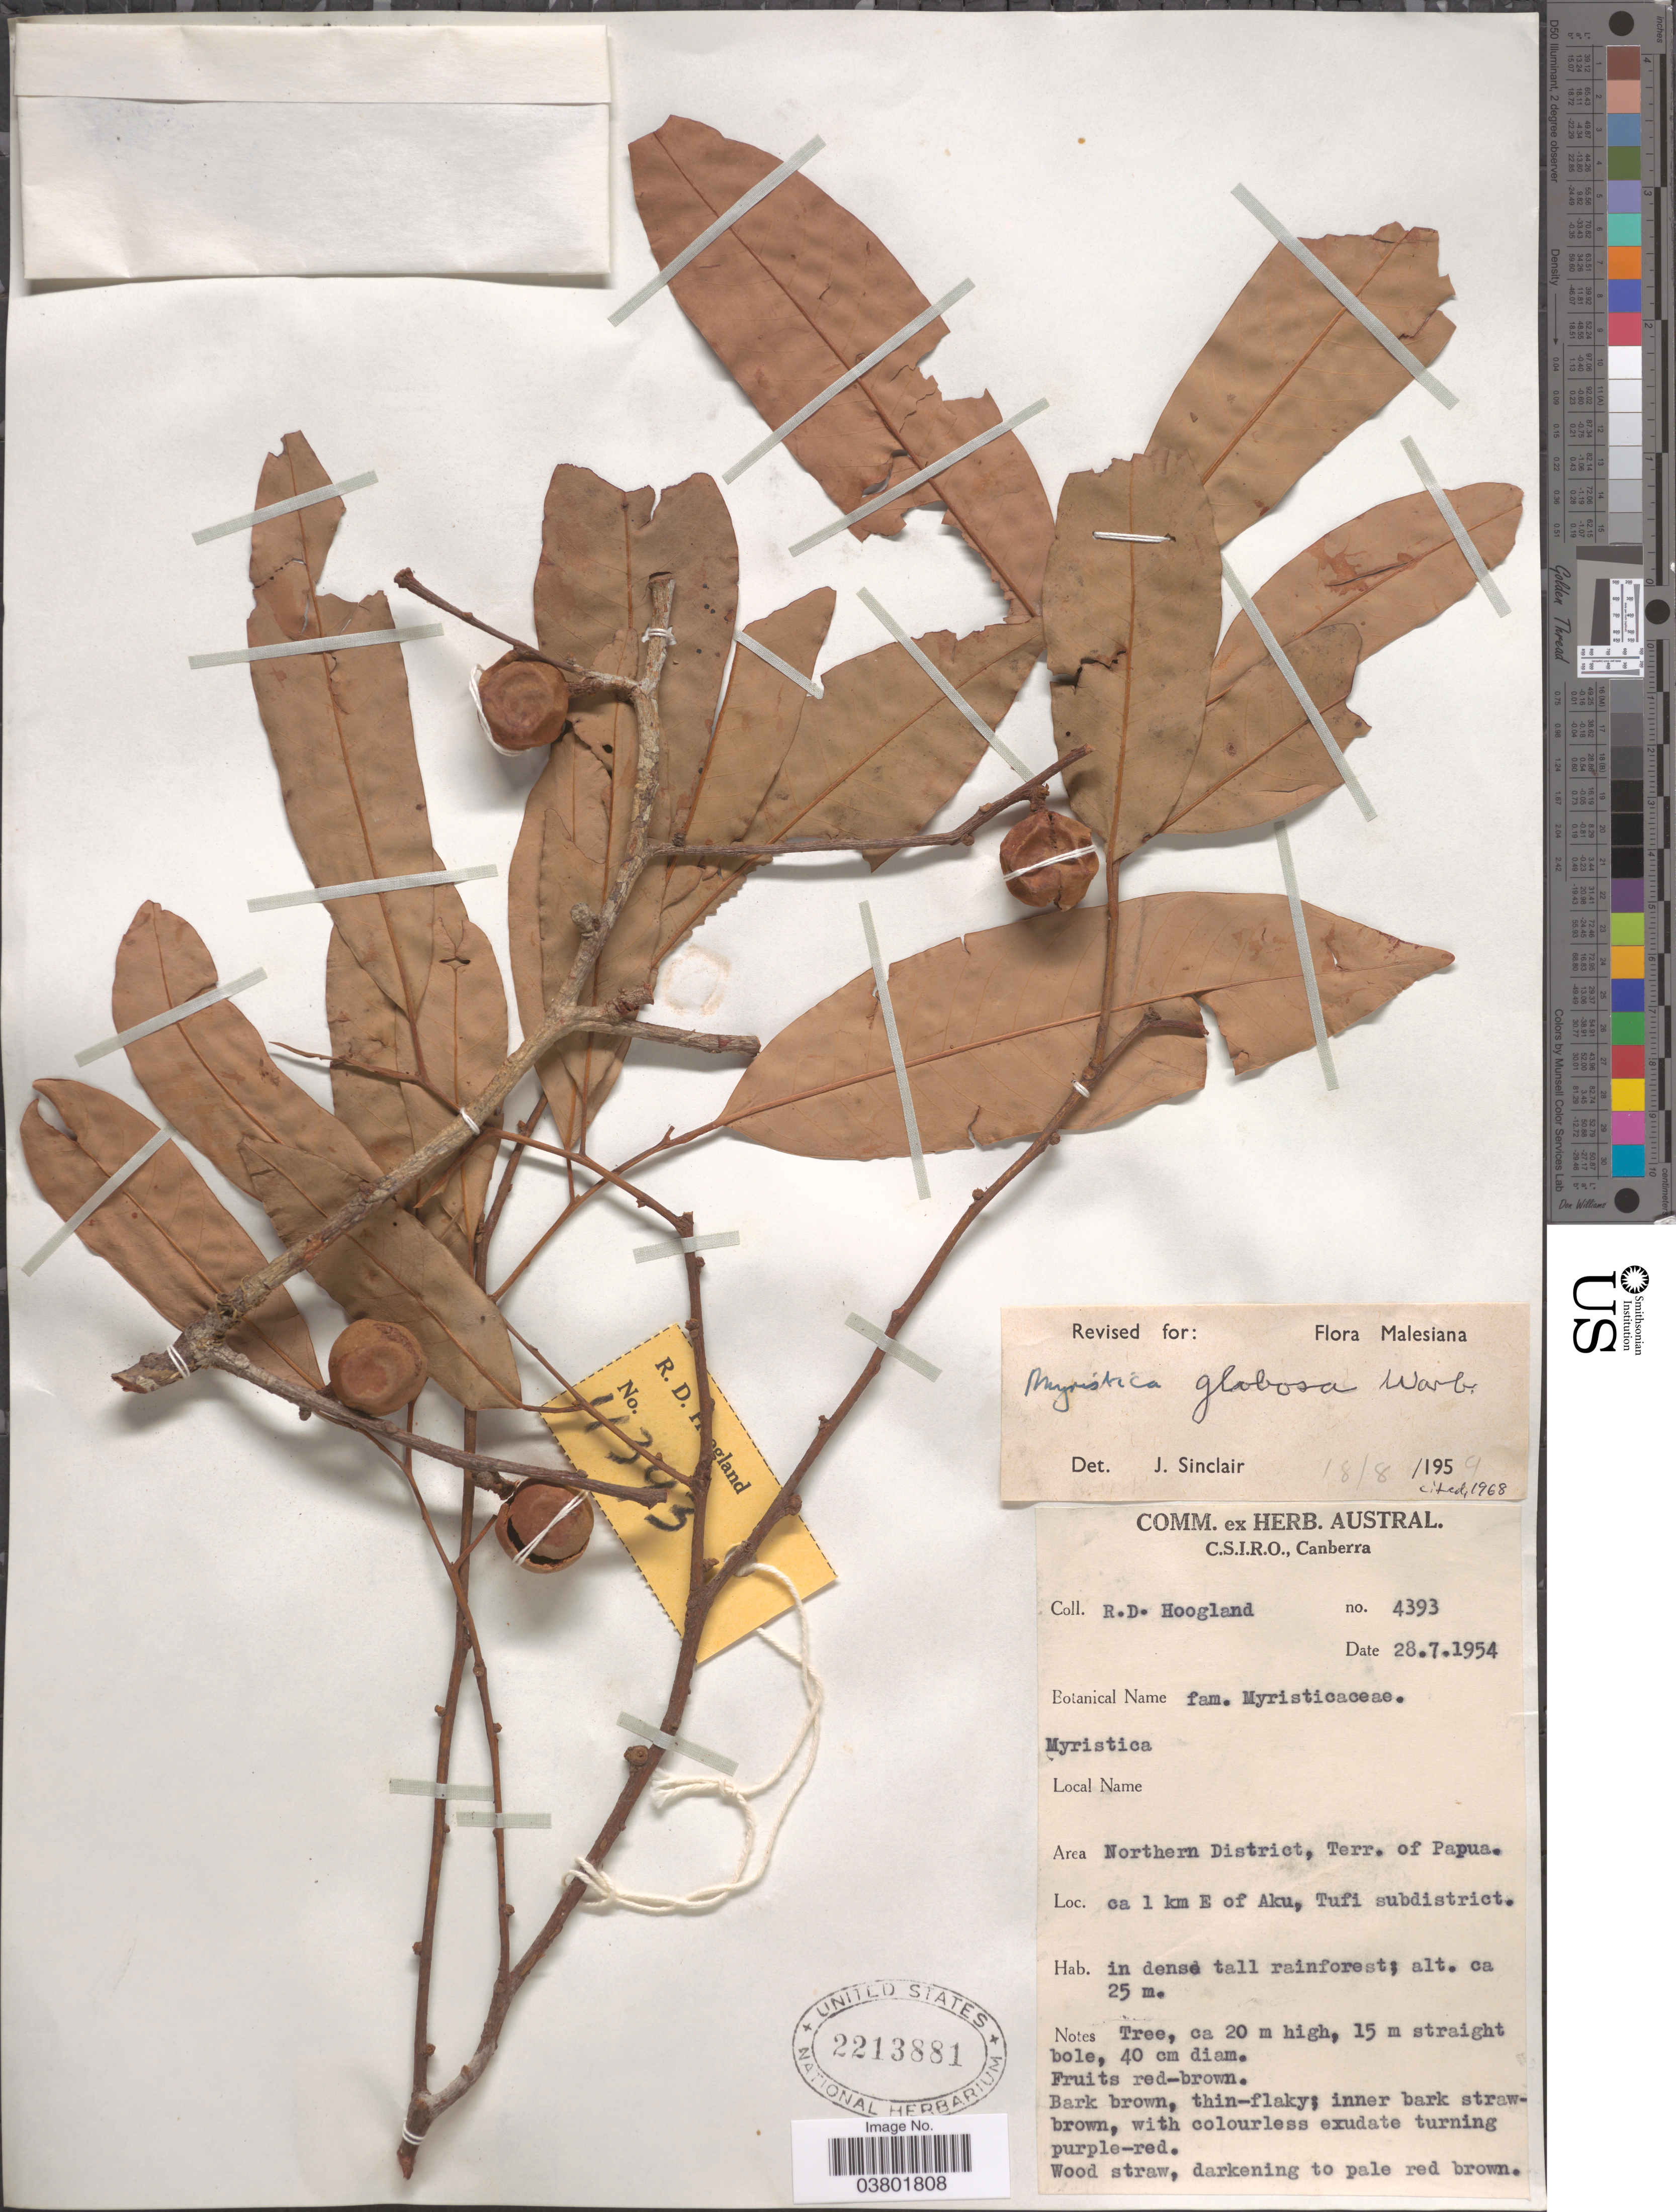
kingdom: Plantae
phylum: Tracheophyta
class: Magnoliopsida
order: Magnoliales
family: Myristicaceae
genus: Myristica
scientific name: Myristica globosa subsp. globosa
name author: Warb.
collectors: R. D. Hoogland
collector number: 4393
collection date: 1954-07-28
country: Papua New Guinea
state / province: Northern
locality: Area Northern District, Terr. of Papua. Ca 1 km E of Aku, Tufi subdistrict.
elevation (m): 25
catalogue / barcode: US 2213881